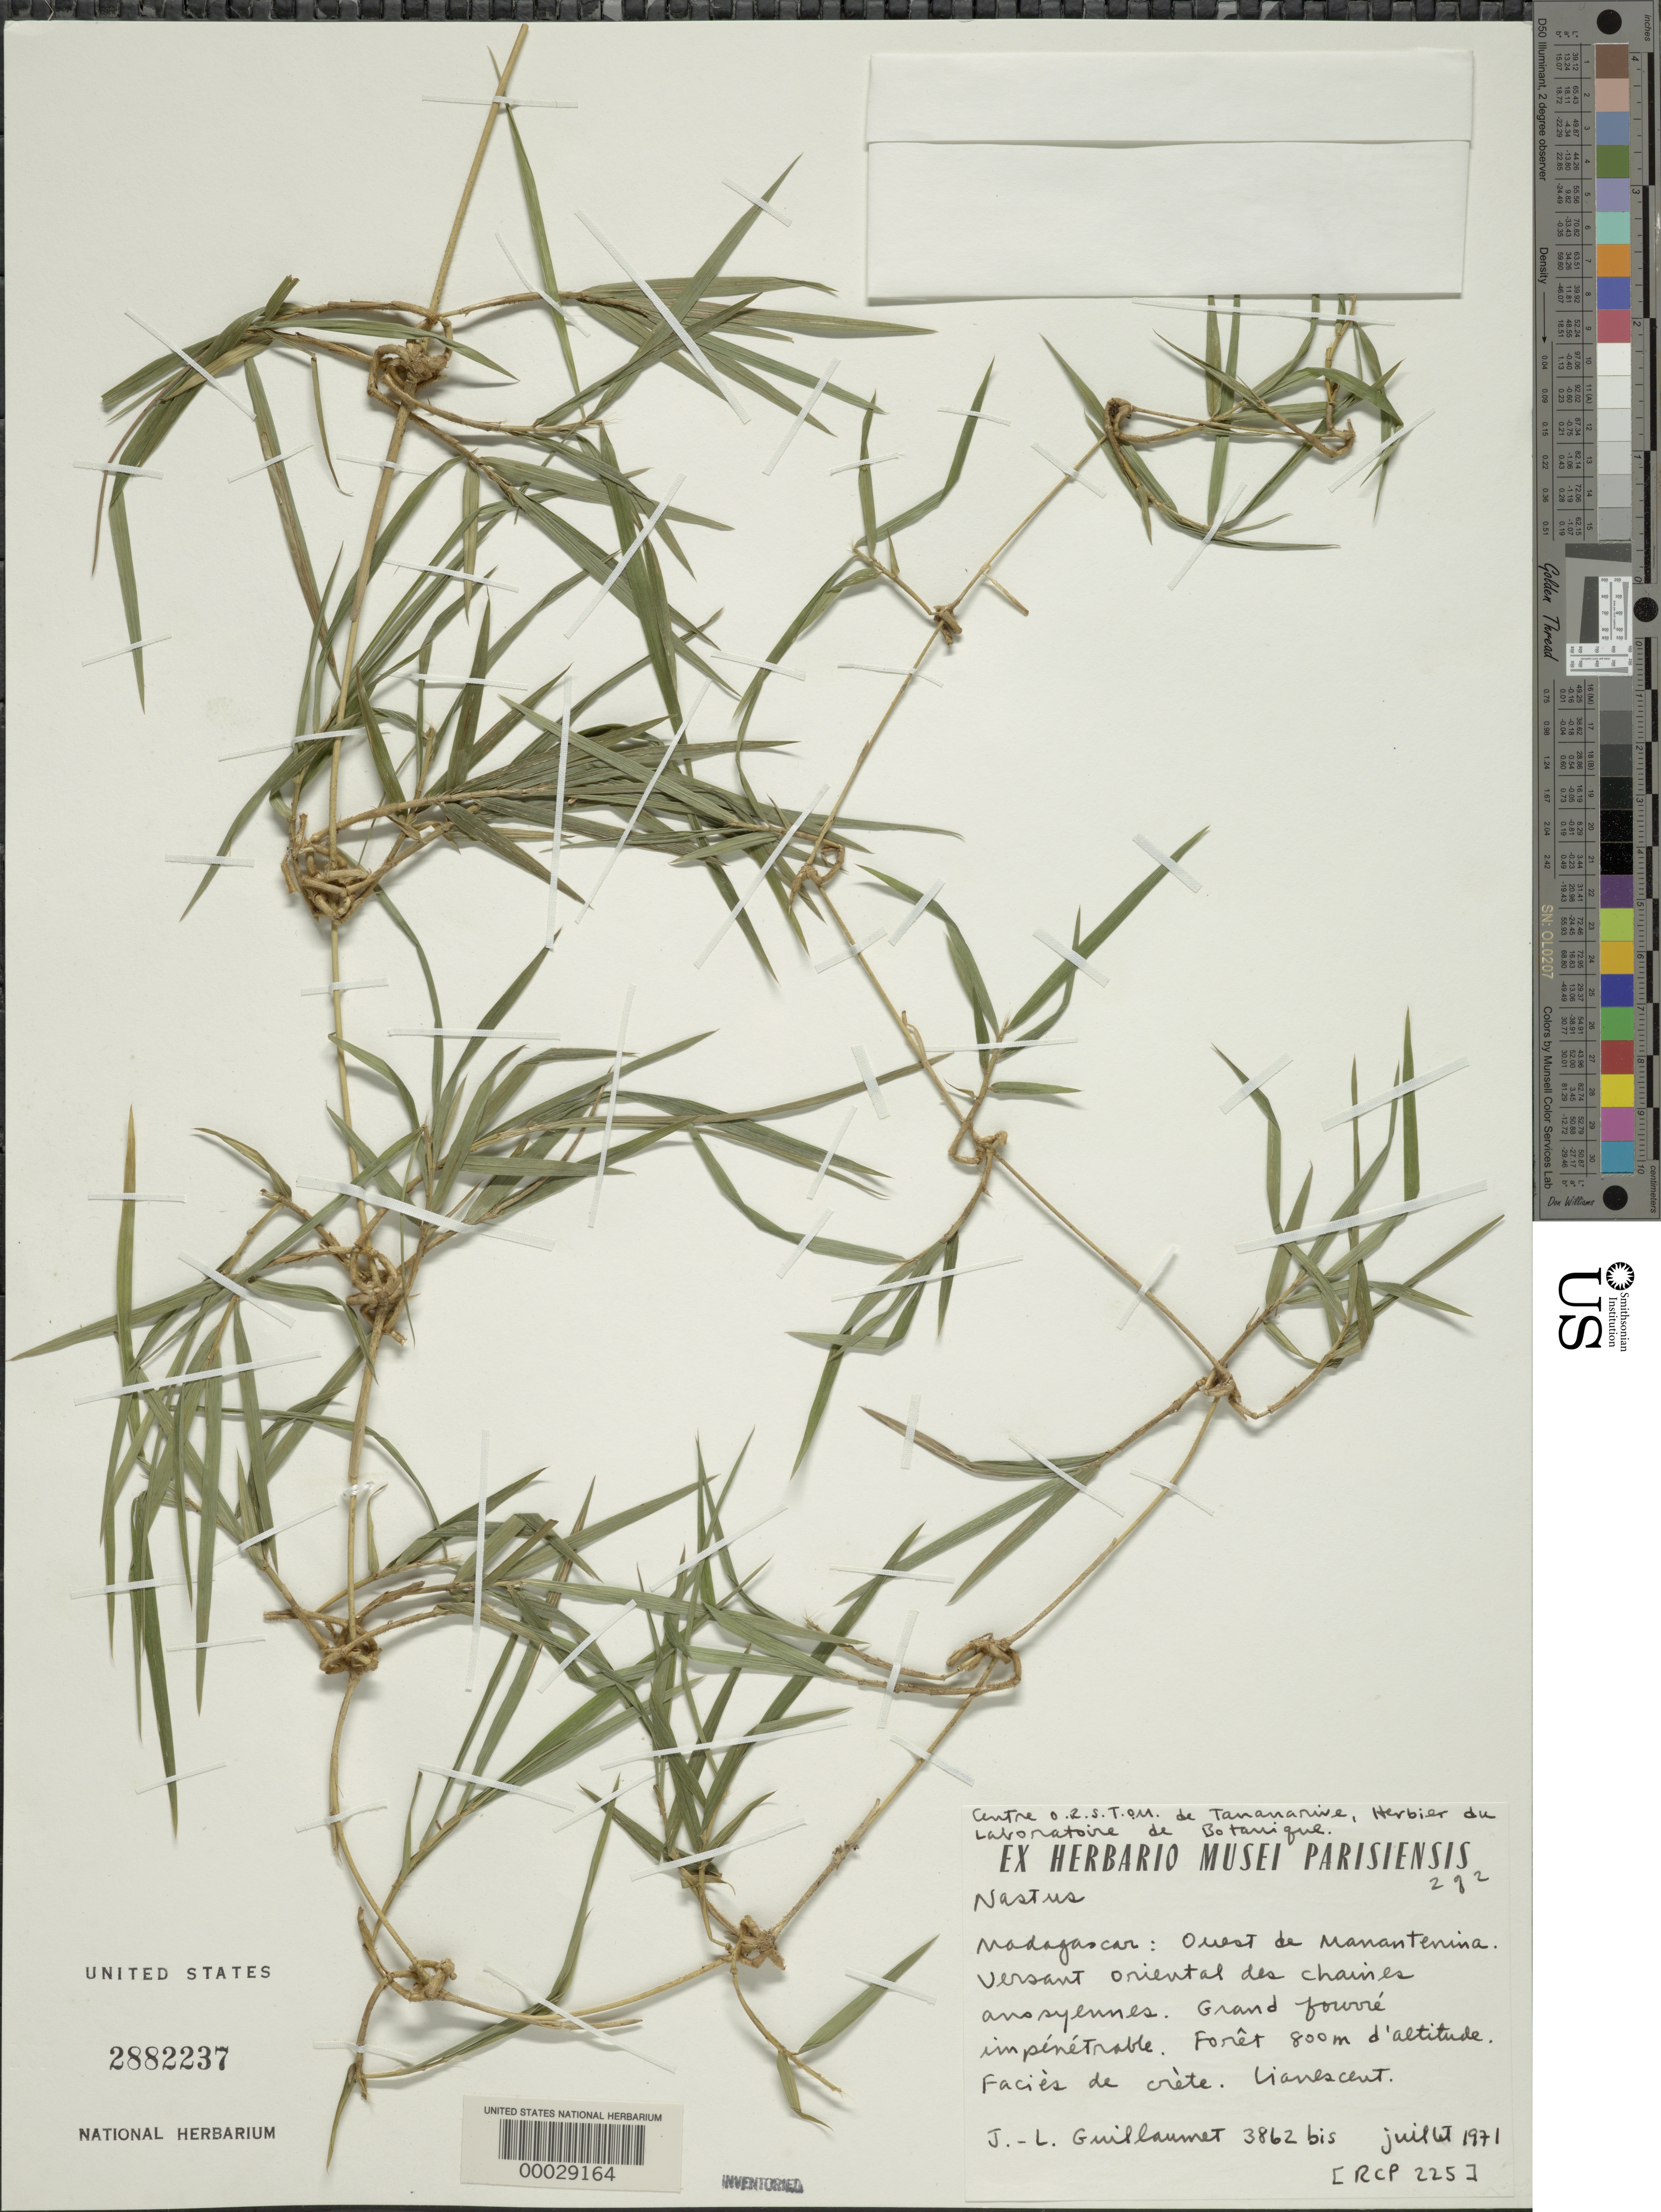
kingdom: Plantae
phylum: Tracheophyta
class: Liliopsida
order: Poales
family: Poaceae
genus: Nastus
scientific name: Nastus sp.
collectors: J. Guillaumet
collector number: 3862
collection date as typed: Jul 1971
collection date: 1971-07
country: Madagascar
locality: Manantenina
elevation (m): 800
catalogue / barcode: US 2882237